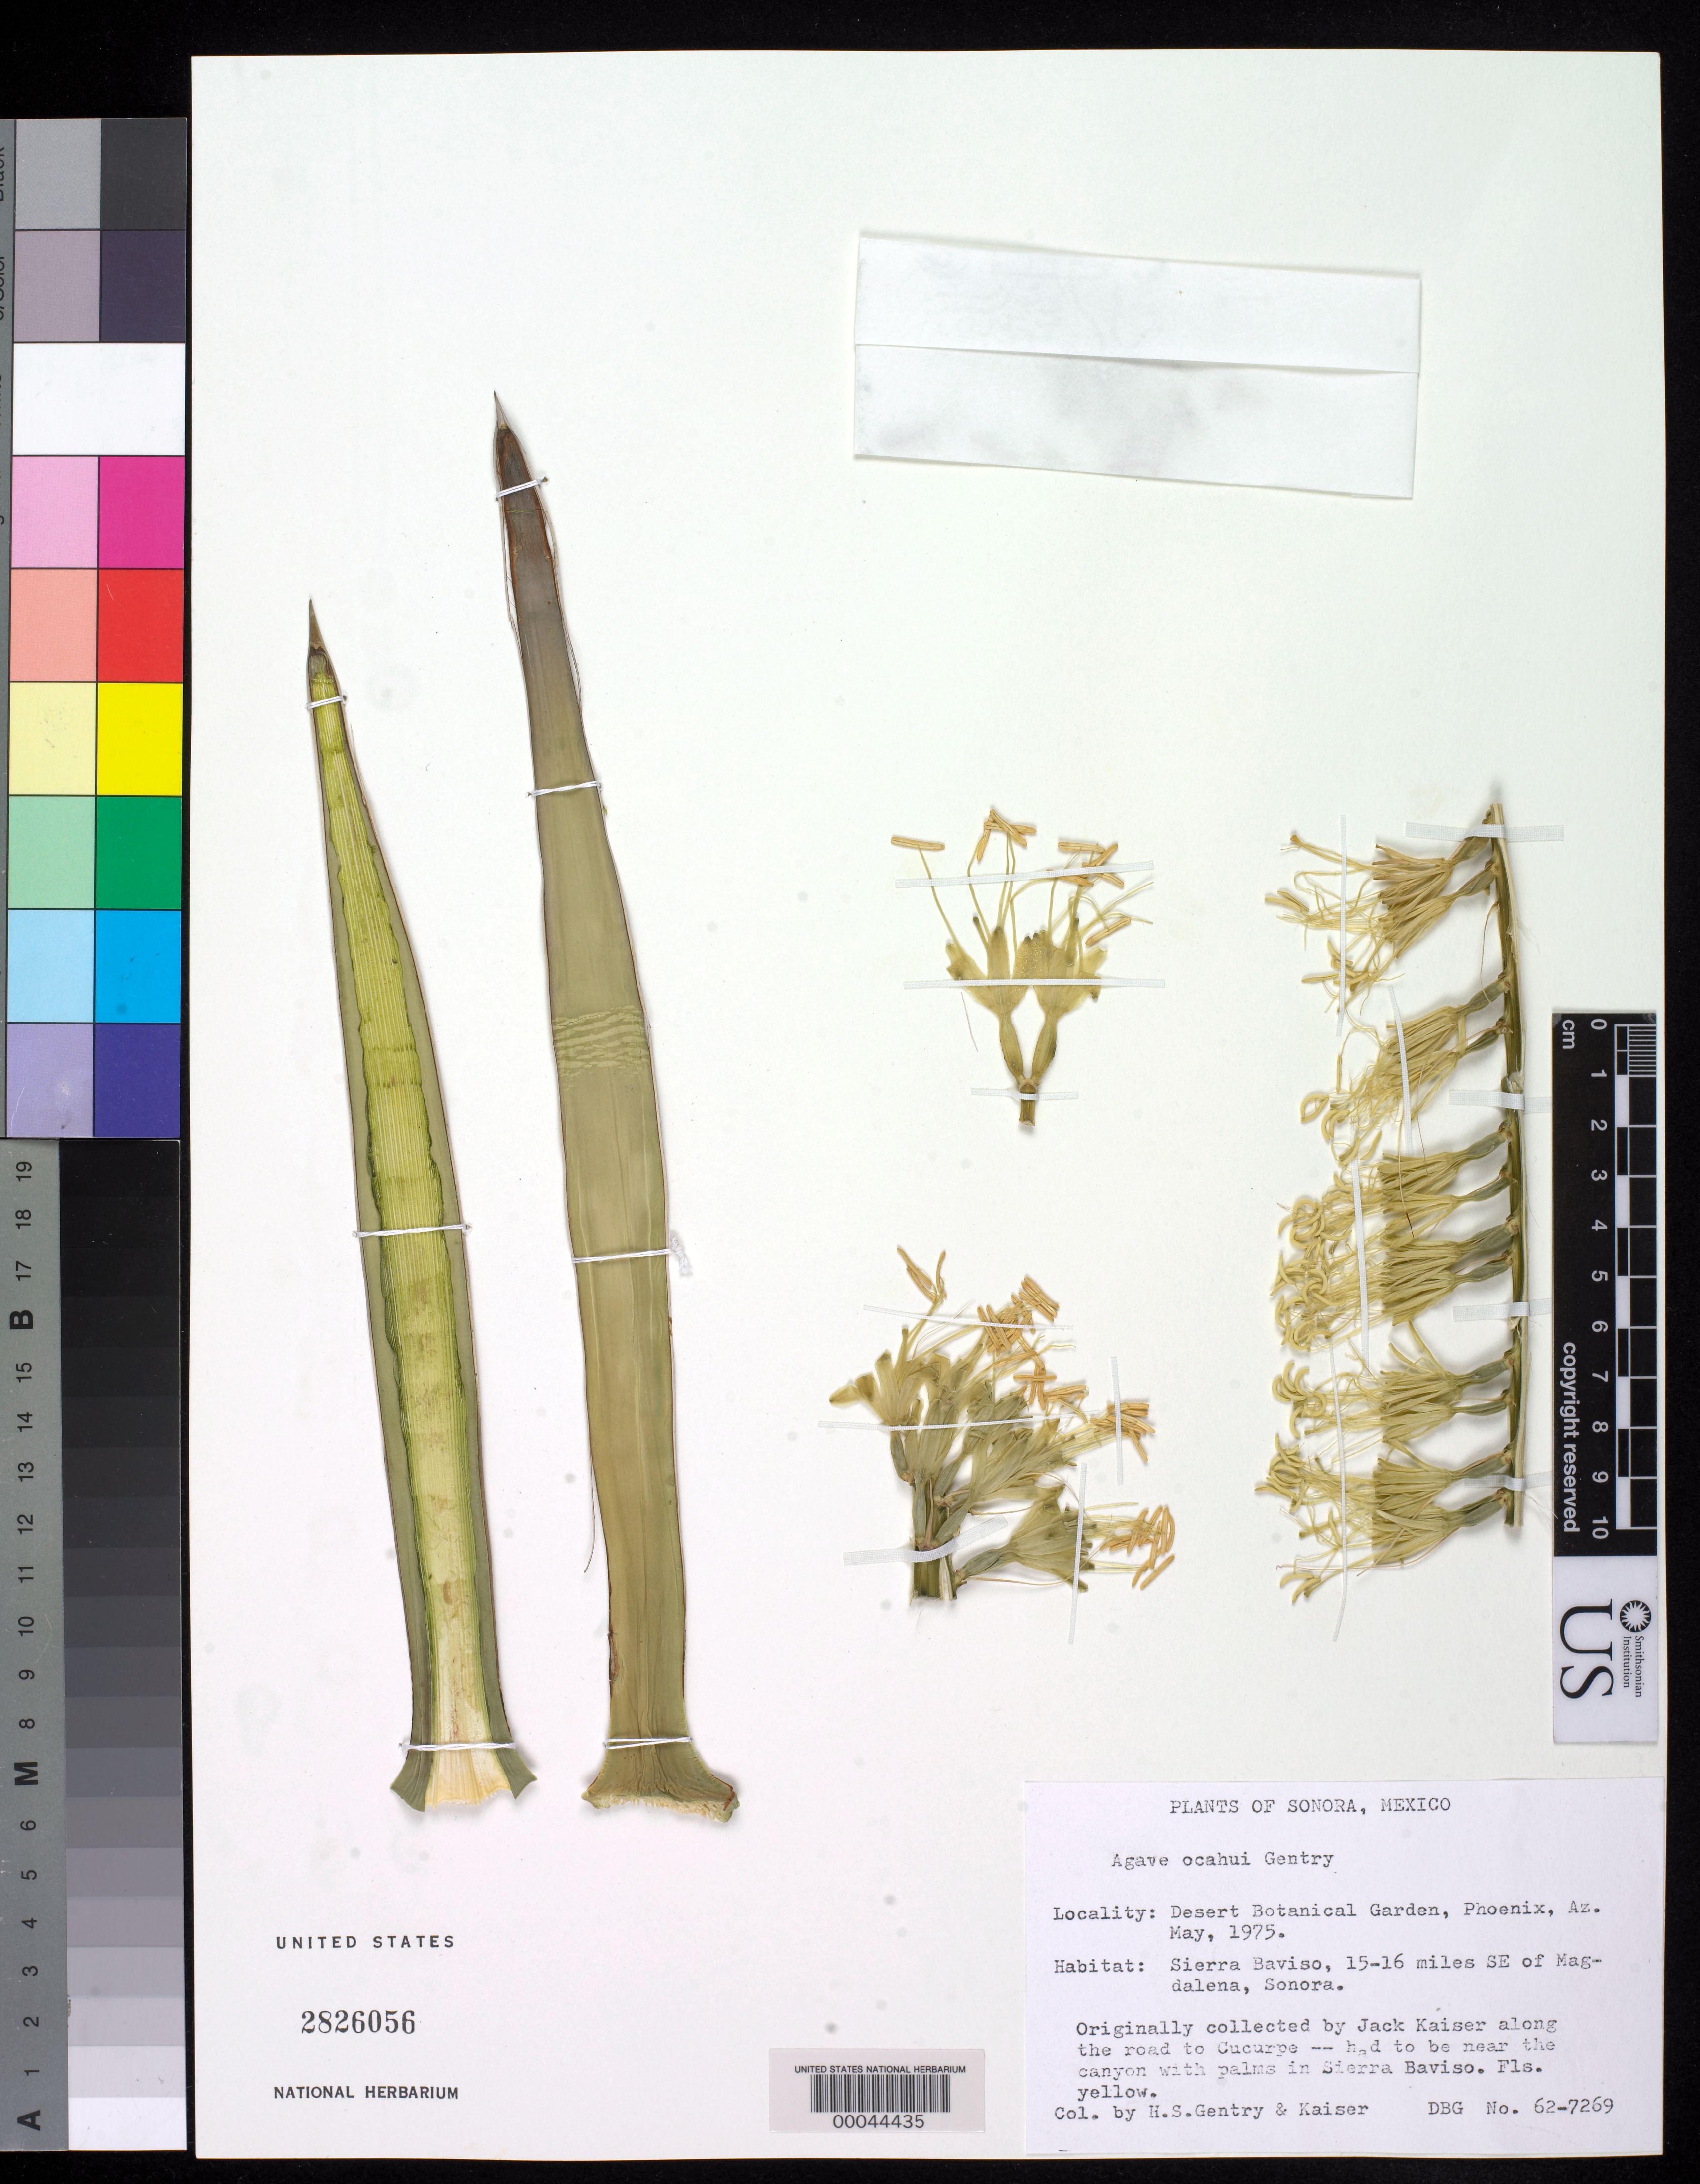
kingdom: Plantae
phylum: Tracheophyta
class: Liliopsida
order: Asparagales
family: Asparagaceae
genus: Agave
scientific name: Agave ocahui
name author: Gentry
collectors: H. S. Gentry & J. Kaiser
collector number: Dbg No. 62-7269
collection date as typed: May 1975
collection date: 1975-05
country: Mexico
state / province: Sonora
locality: Sierra baviso, 15-16 mi SE of Magdalena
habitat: Near the canyon with palms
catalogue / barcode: US 2826056